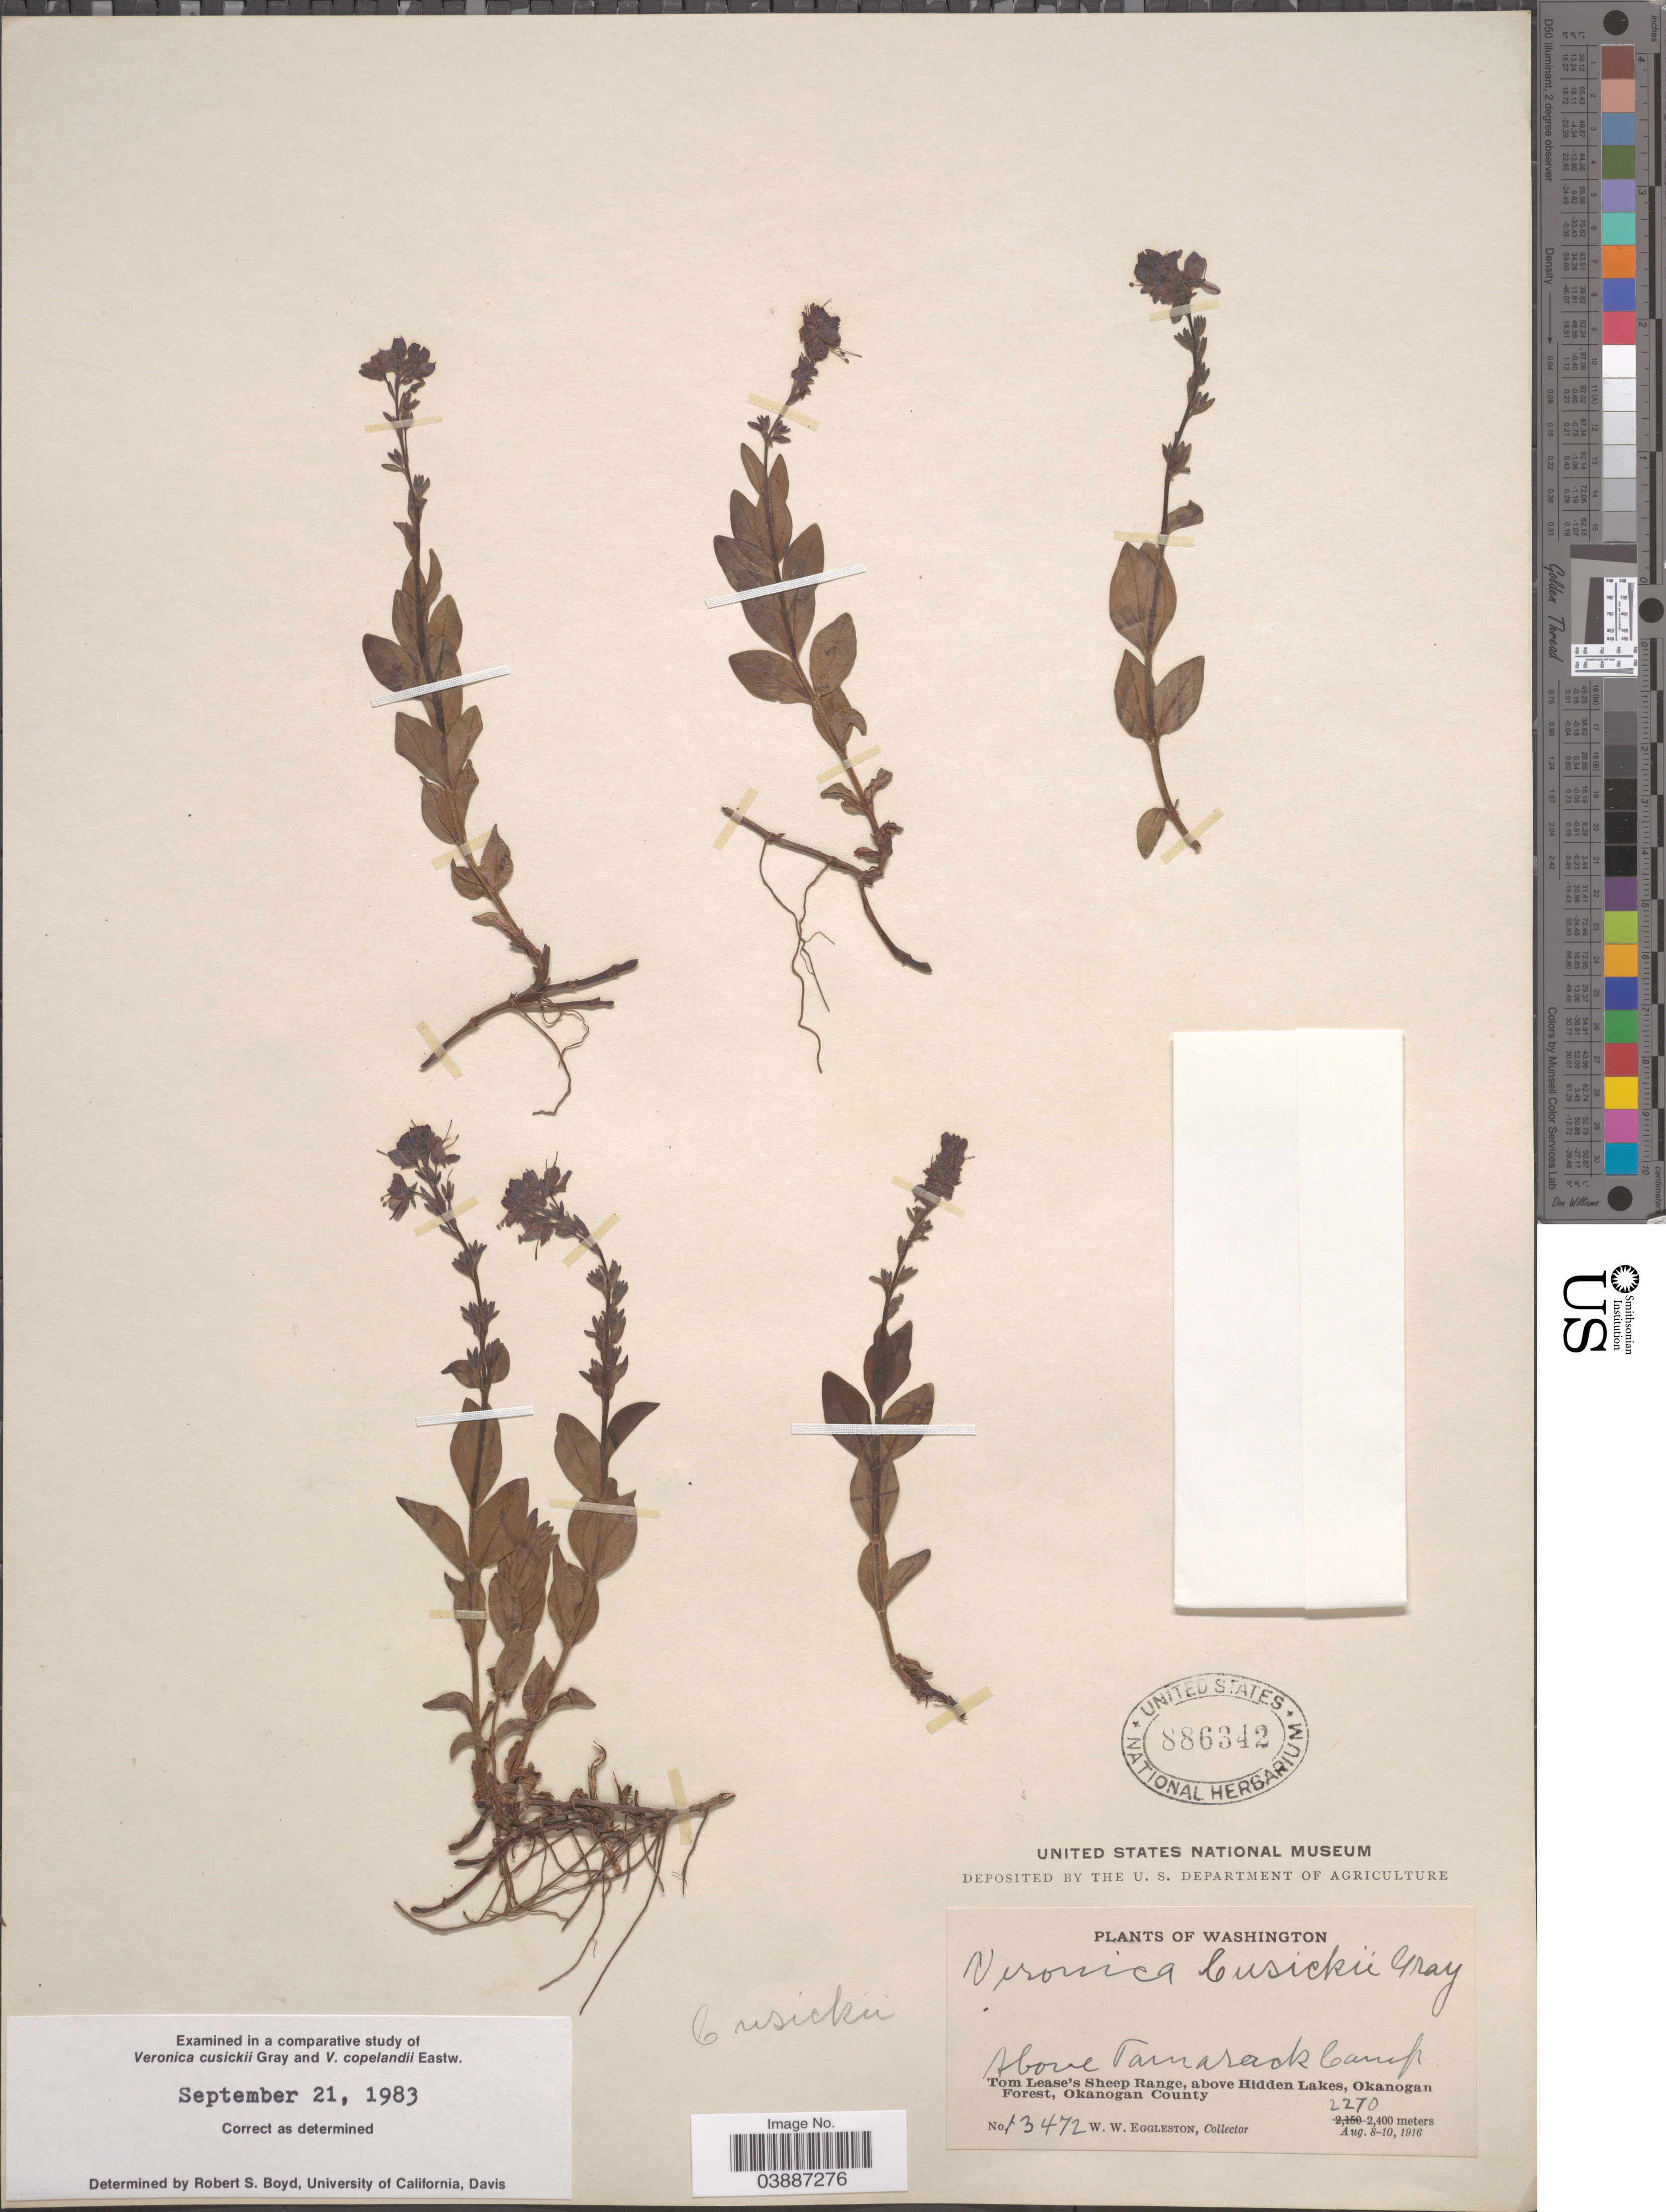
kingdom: Plantae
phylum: Tracheophyta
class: Magnoliopsida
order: Lamiales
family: Plantaginaceae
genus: Veronica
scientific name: Veronica cusickii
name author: A. Gray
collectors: W. W. Eggleston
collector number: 13472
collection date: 1916-08-08/1916-08-10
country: United States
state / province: Washington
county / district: Okanogan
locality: Above Tamarack Camp. Tom Lease's Sheep Range, above Hidden Lakes, Okanogan Forest, Okanogan County.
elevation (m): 2270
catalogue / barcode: US 886342